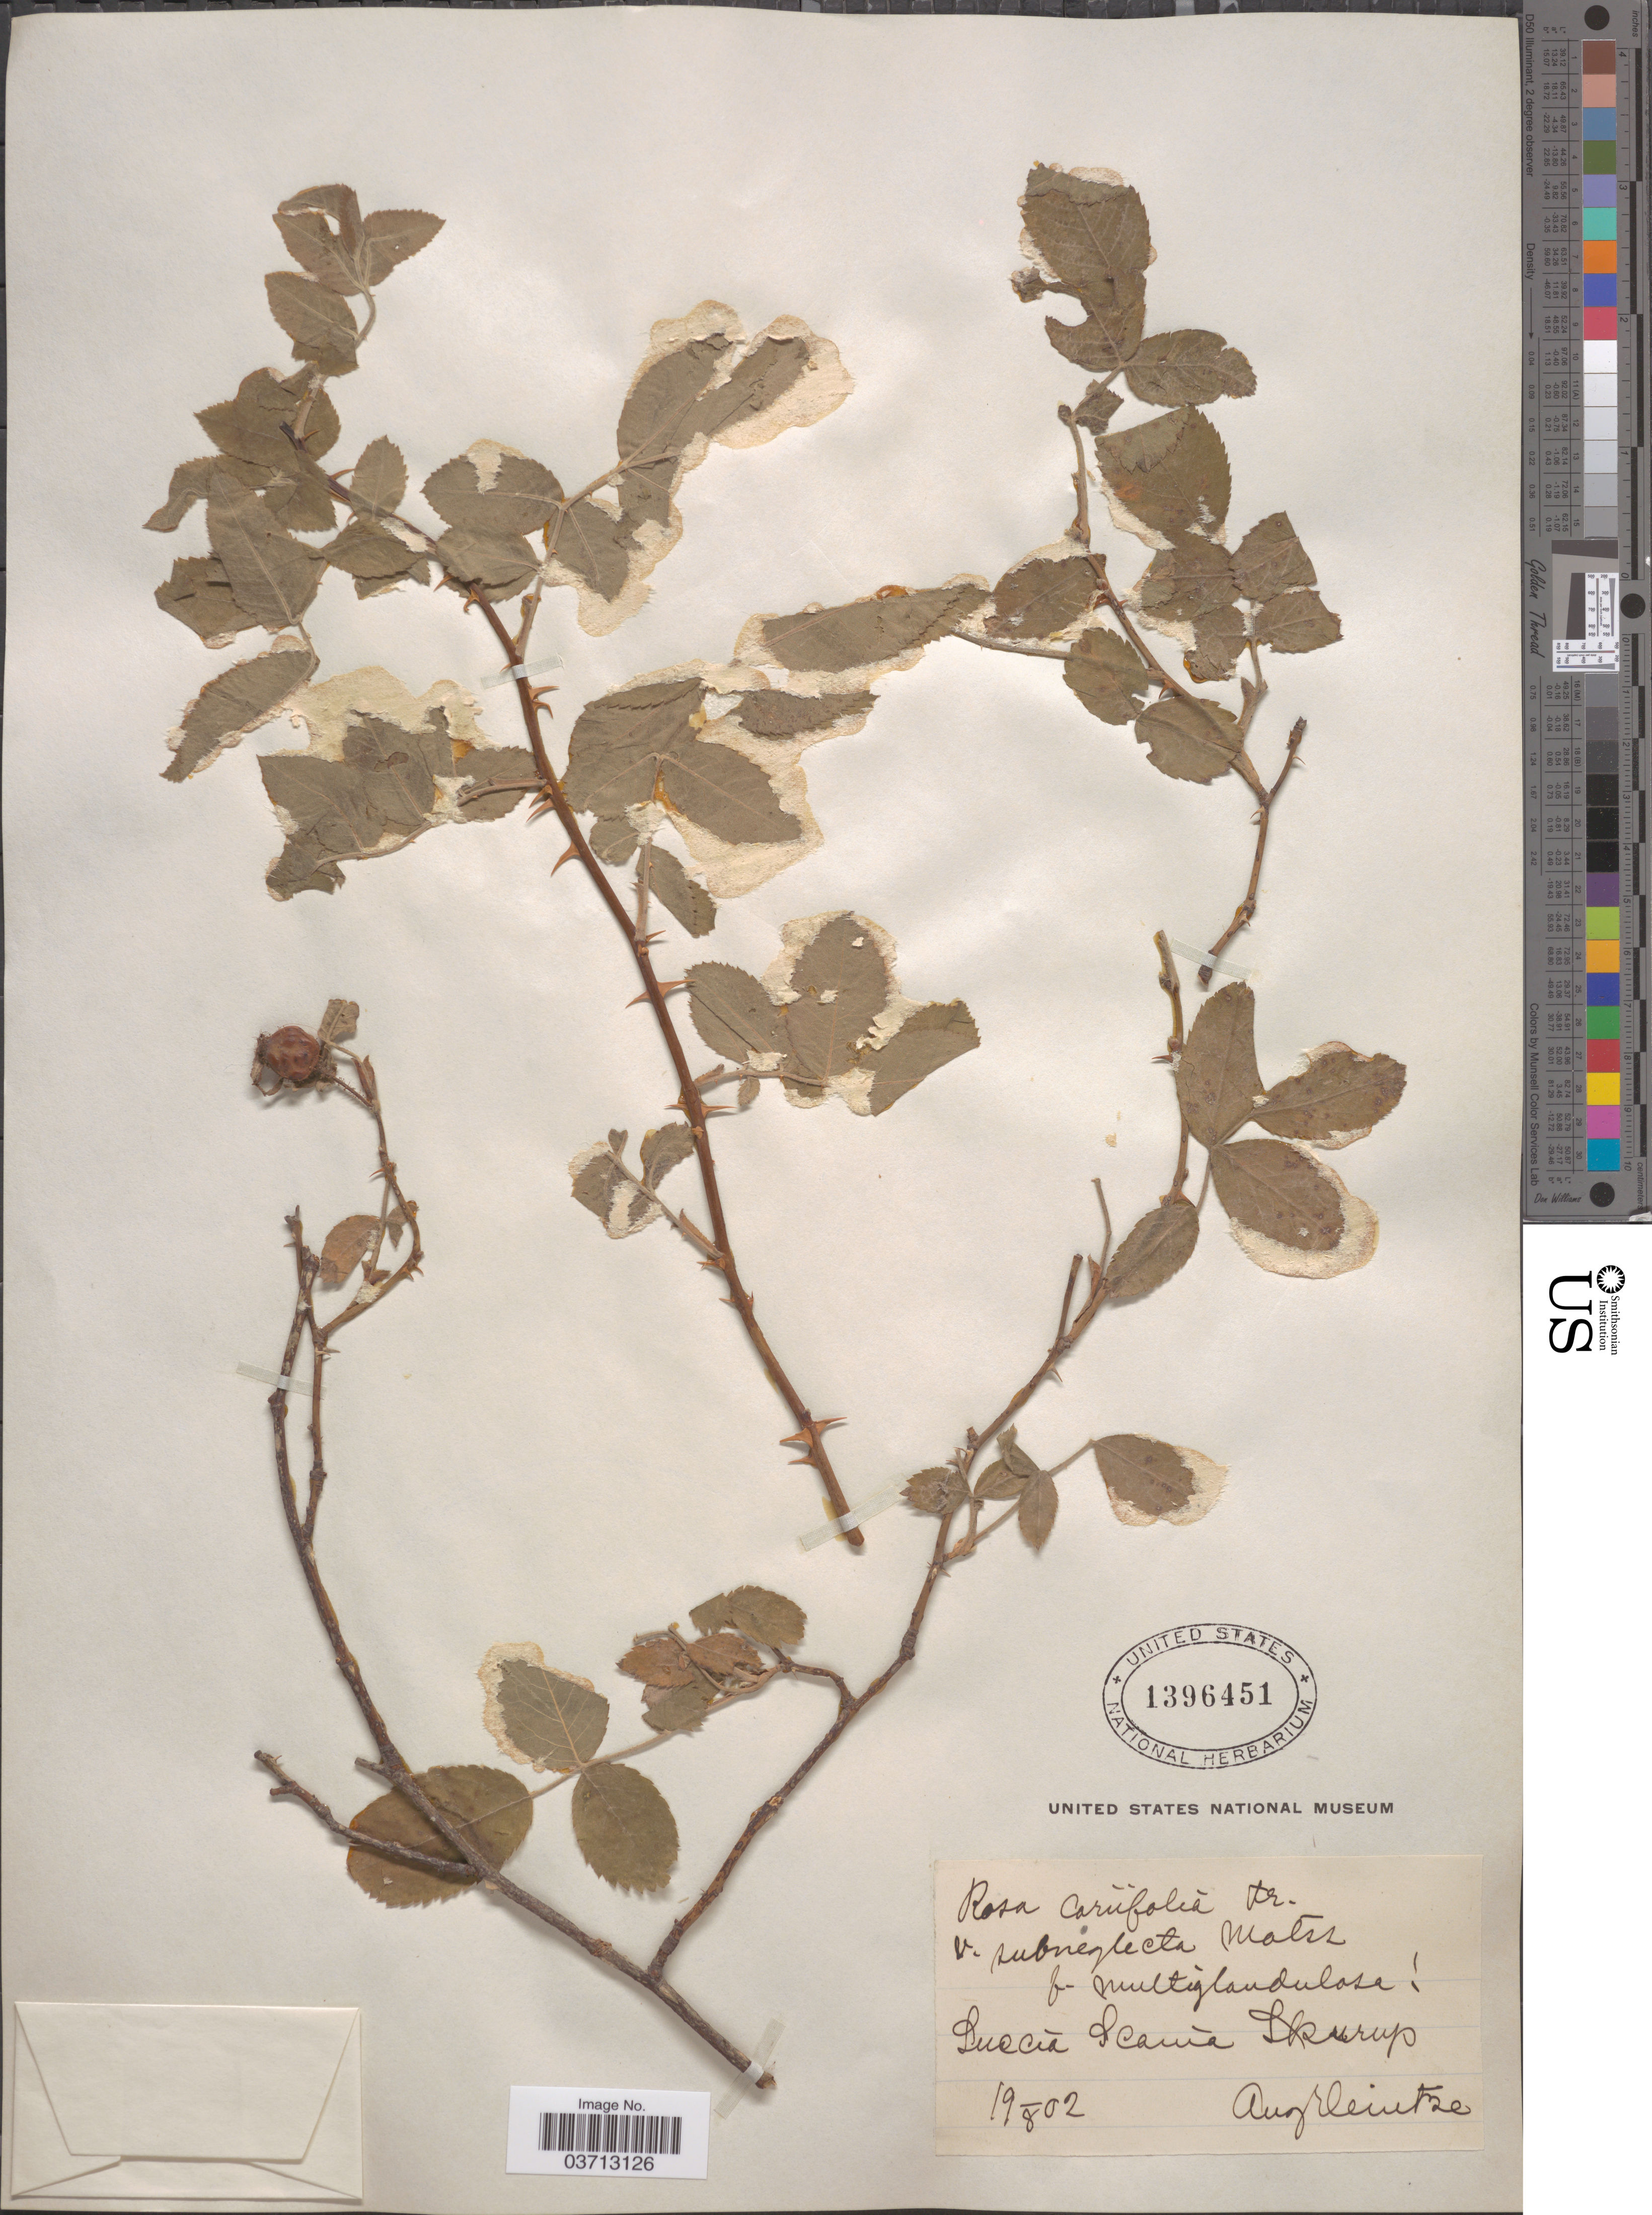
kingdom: Plantae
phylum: Tracheophyta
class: Magnoliopsida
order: Rosales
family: Rosaceae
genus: Rosa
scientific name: Rosa coriifolia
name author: Fr. a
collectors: A. Heintze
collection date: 1902-08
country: Sweden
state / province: Skåne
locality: Suecia Scanía Skurup.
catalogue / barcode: US 1396451